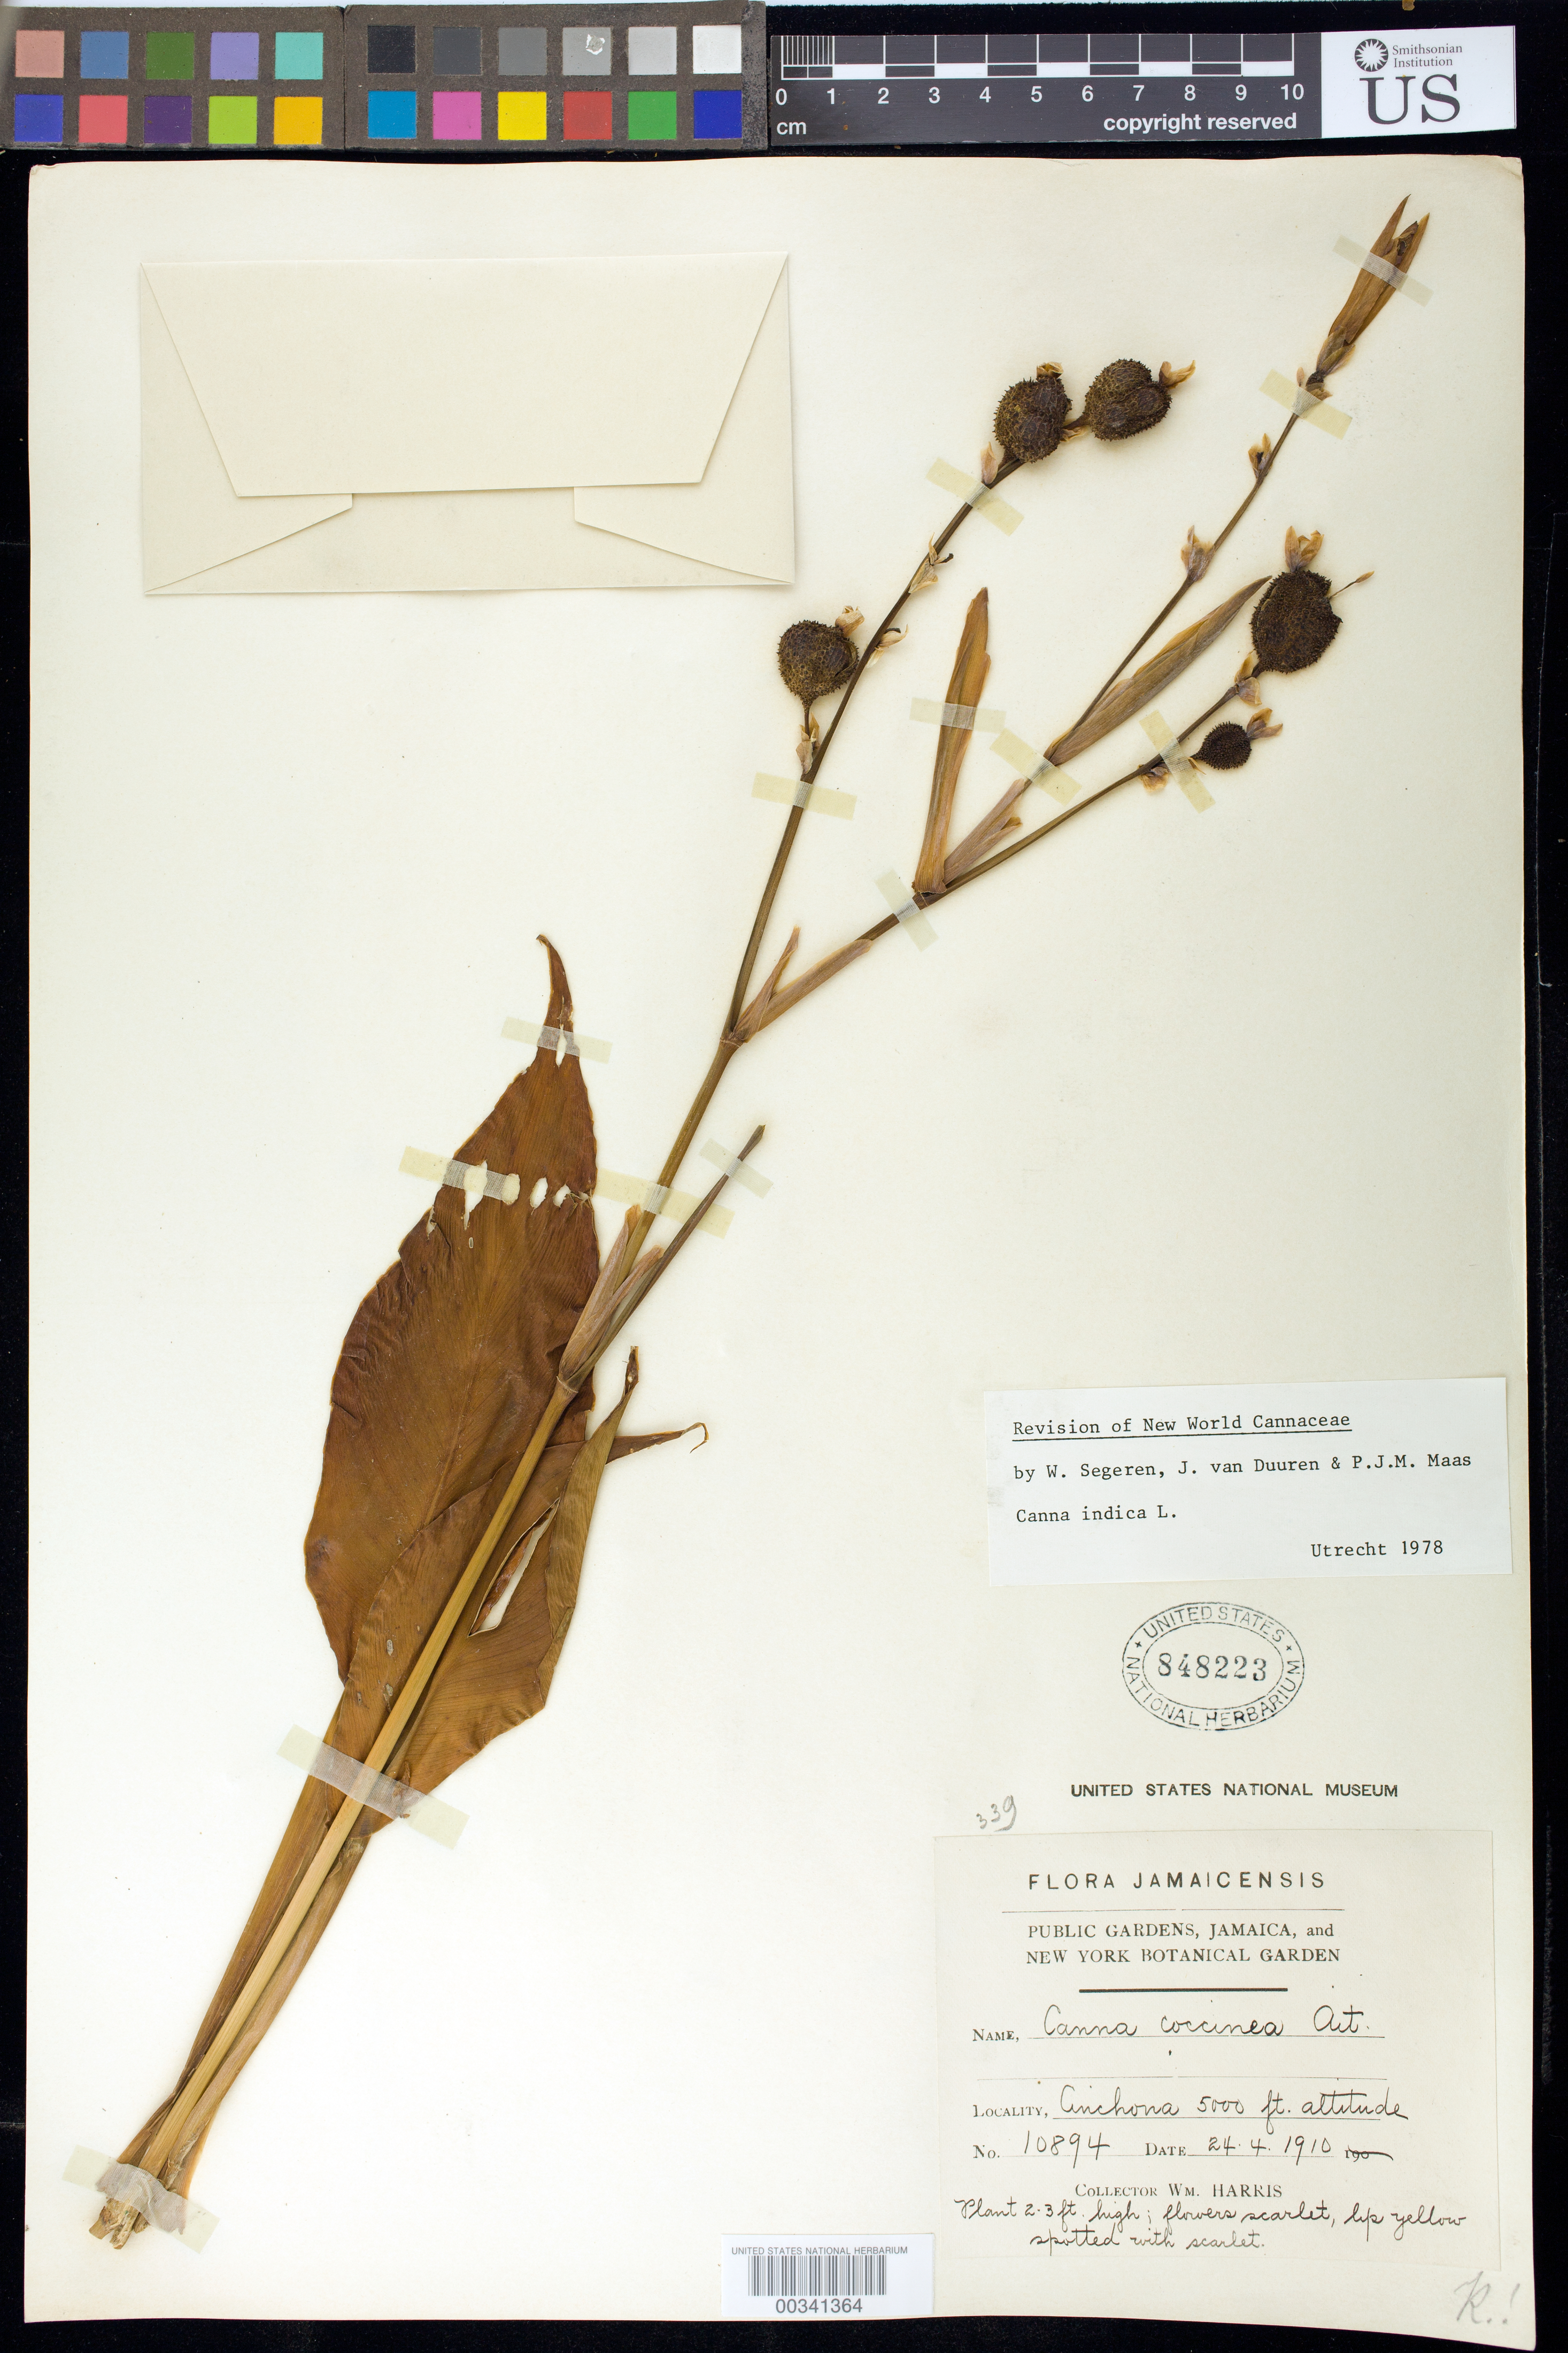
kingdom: Plantae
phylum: Tracheophyta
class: Liliopsida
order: Zingiberales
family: Cannaceae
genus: Canna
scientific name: Canna indica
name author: L.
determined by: Segeren, W.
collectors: W. H. Harris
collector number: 10894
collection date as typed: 24 Apr 1910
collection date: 1910-04-24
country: Jamaica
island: Greater Antilles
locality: Cinchona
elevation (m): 1524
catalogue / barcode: US 848223